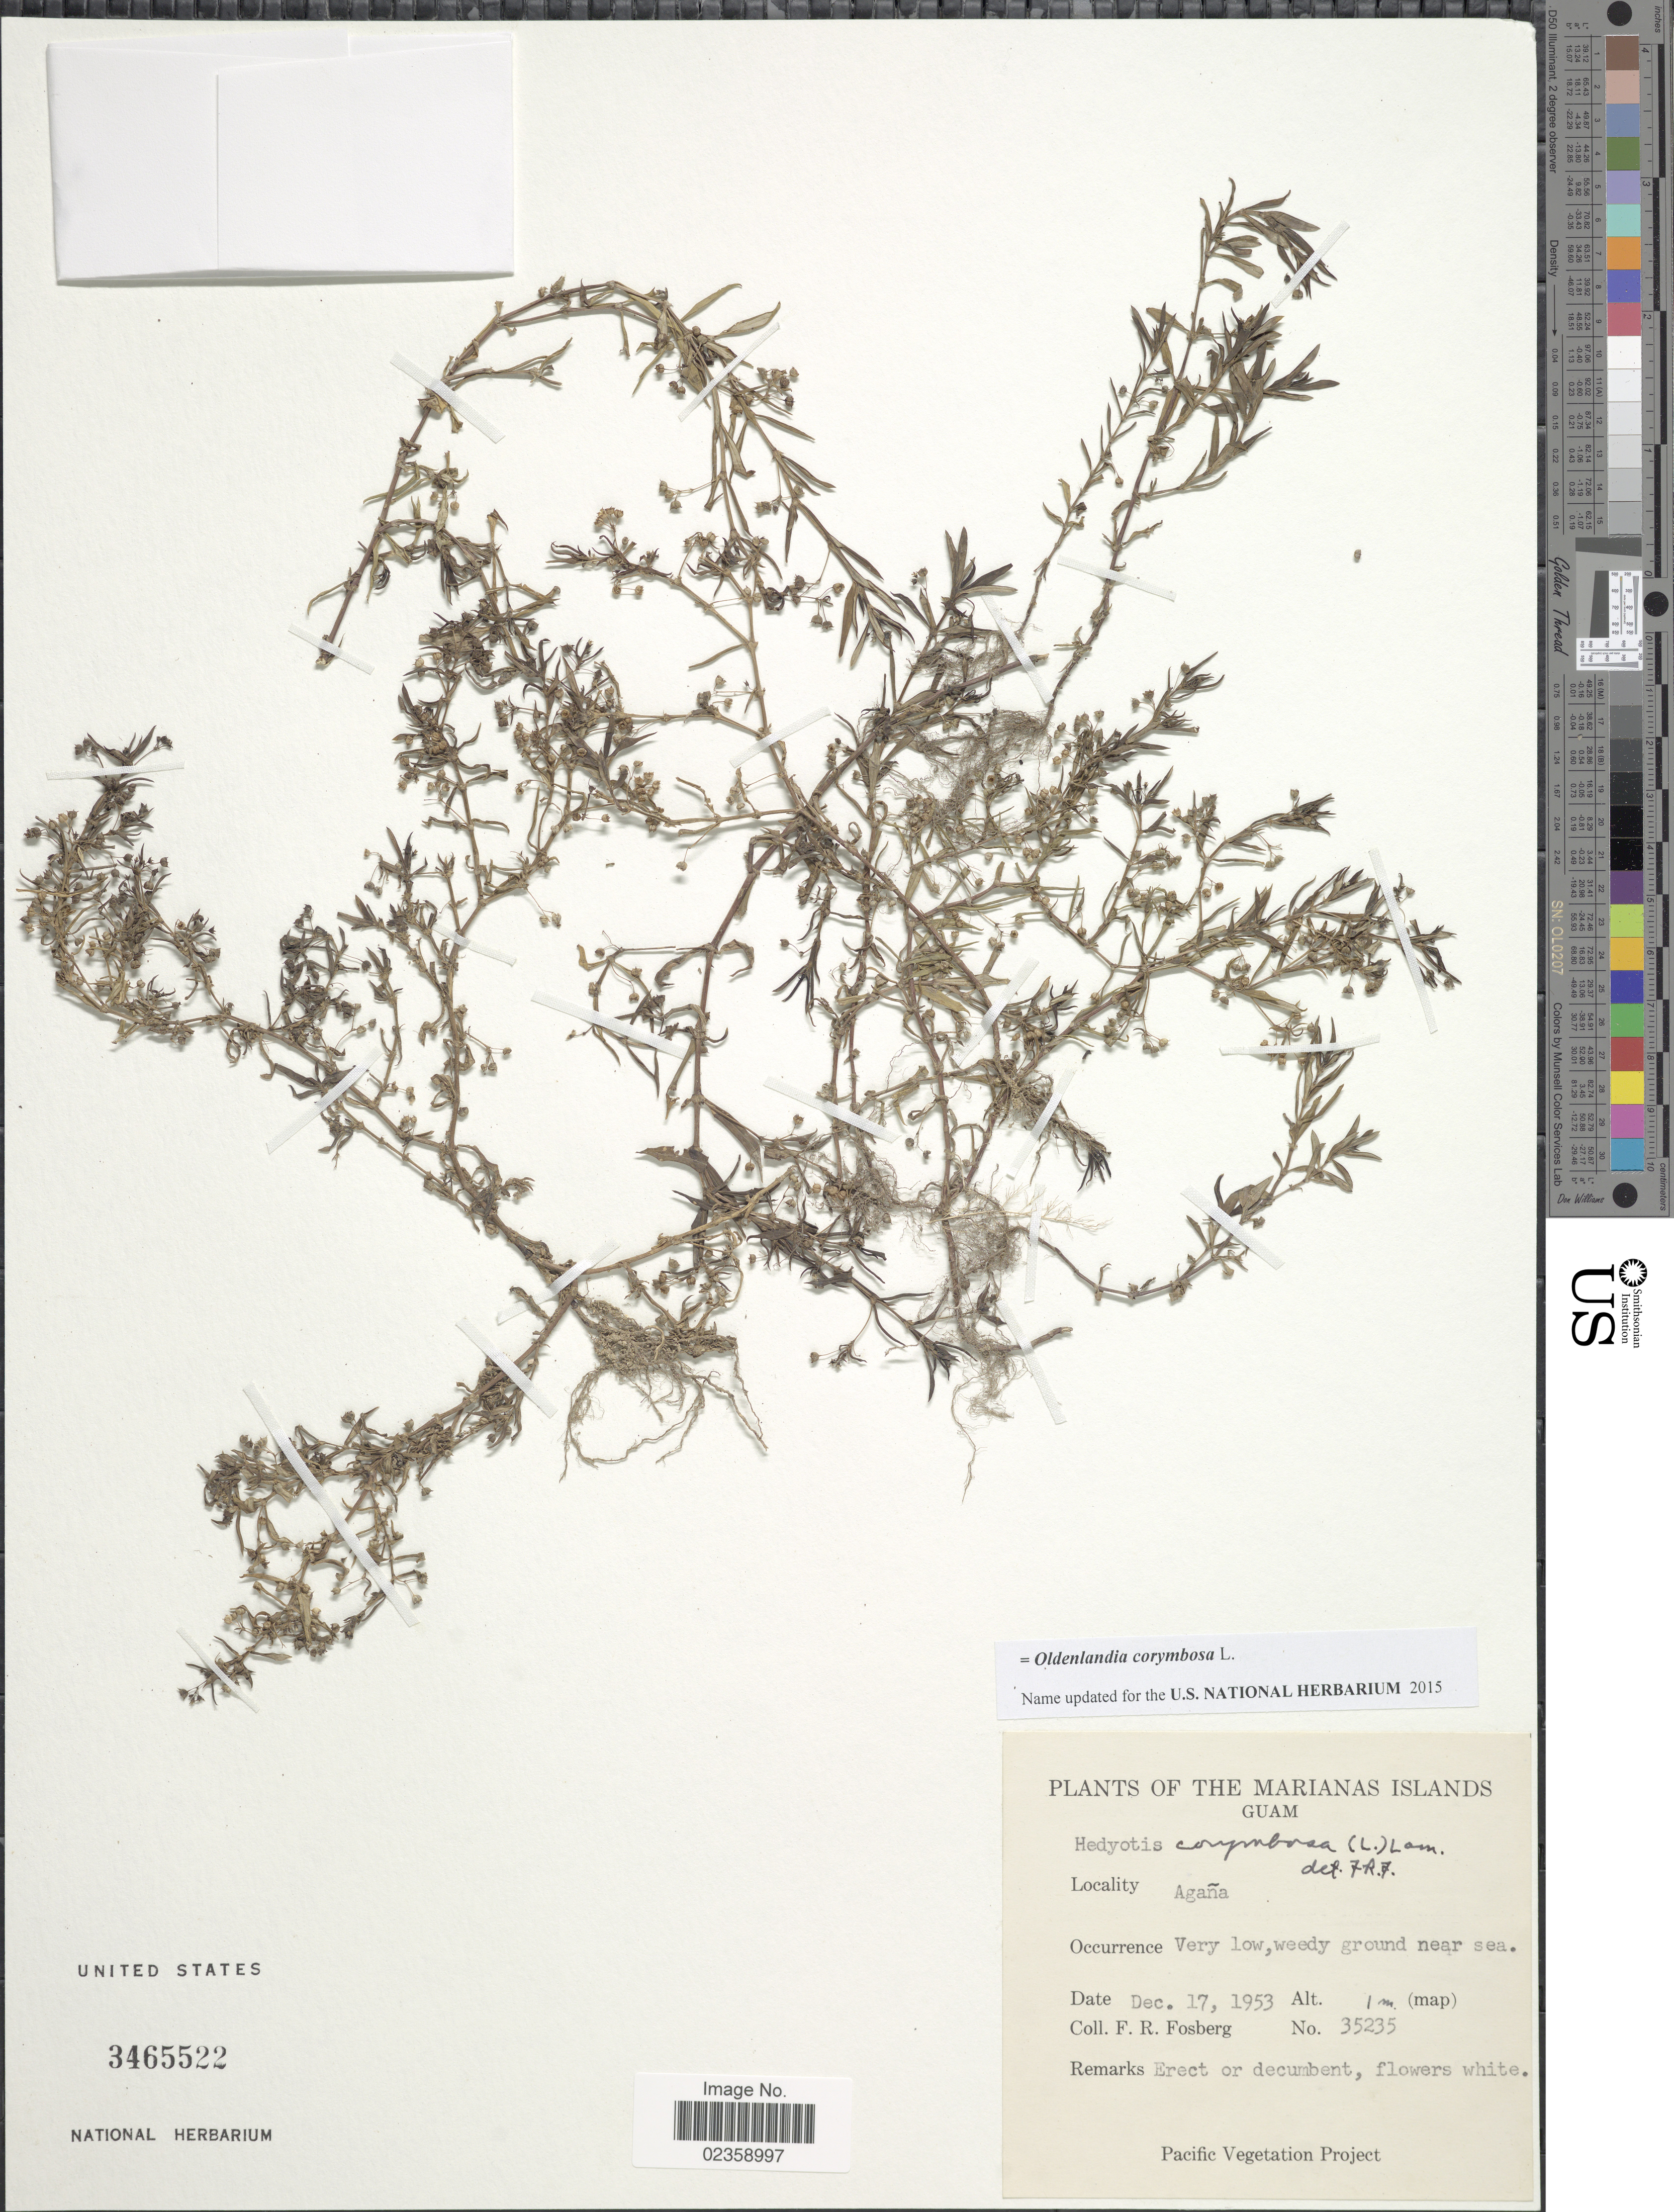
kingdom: Plantae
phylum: Tracheophyta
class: Magnoliopsida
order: Gentianales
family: Rubiaceae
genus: Oldenlandia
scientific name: Oldenlandia corymbosa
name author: L.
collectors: F. R. Fosberg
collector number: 35235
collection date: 1953-12-17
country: Guam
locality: Marianas Islands. Guam. Agaña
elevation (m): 1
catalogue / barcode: US 3465522